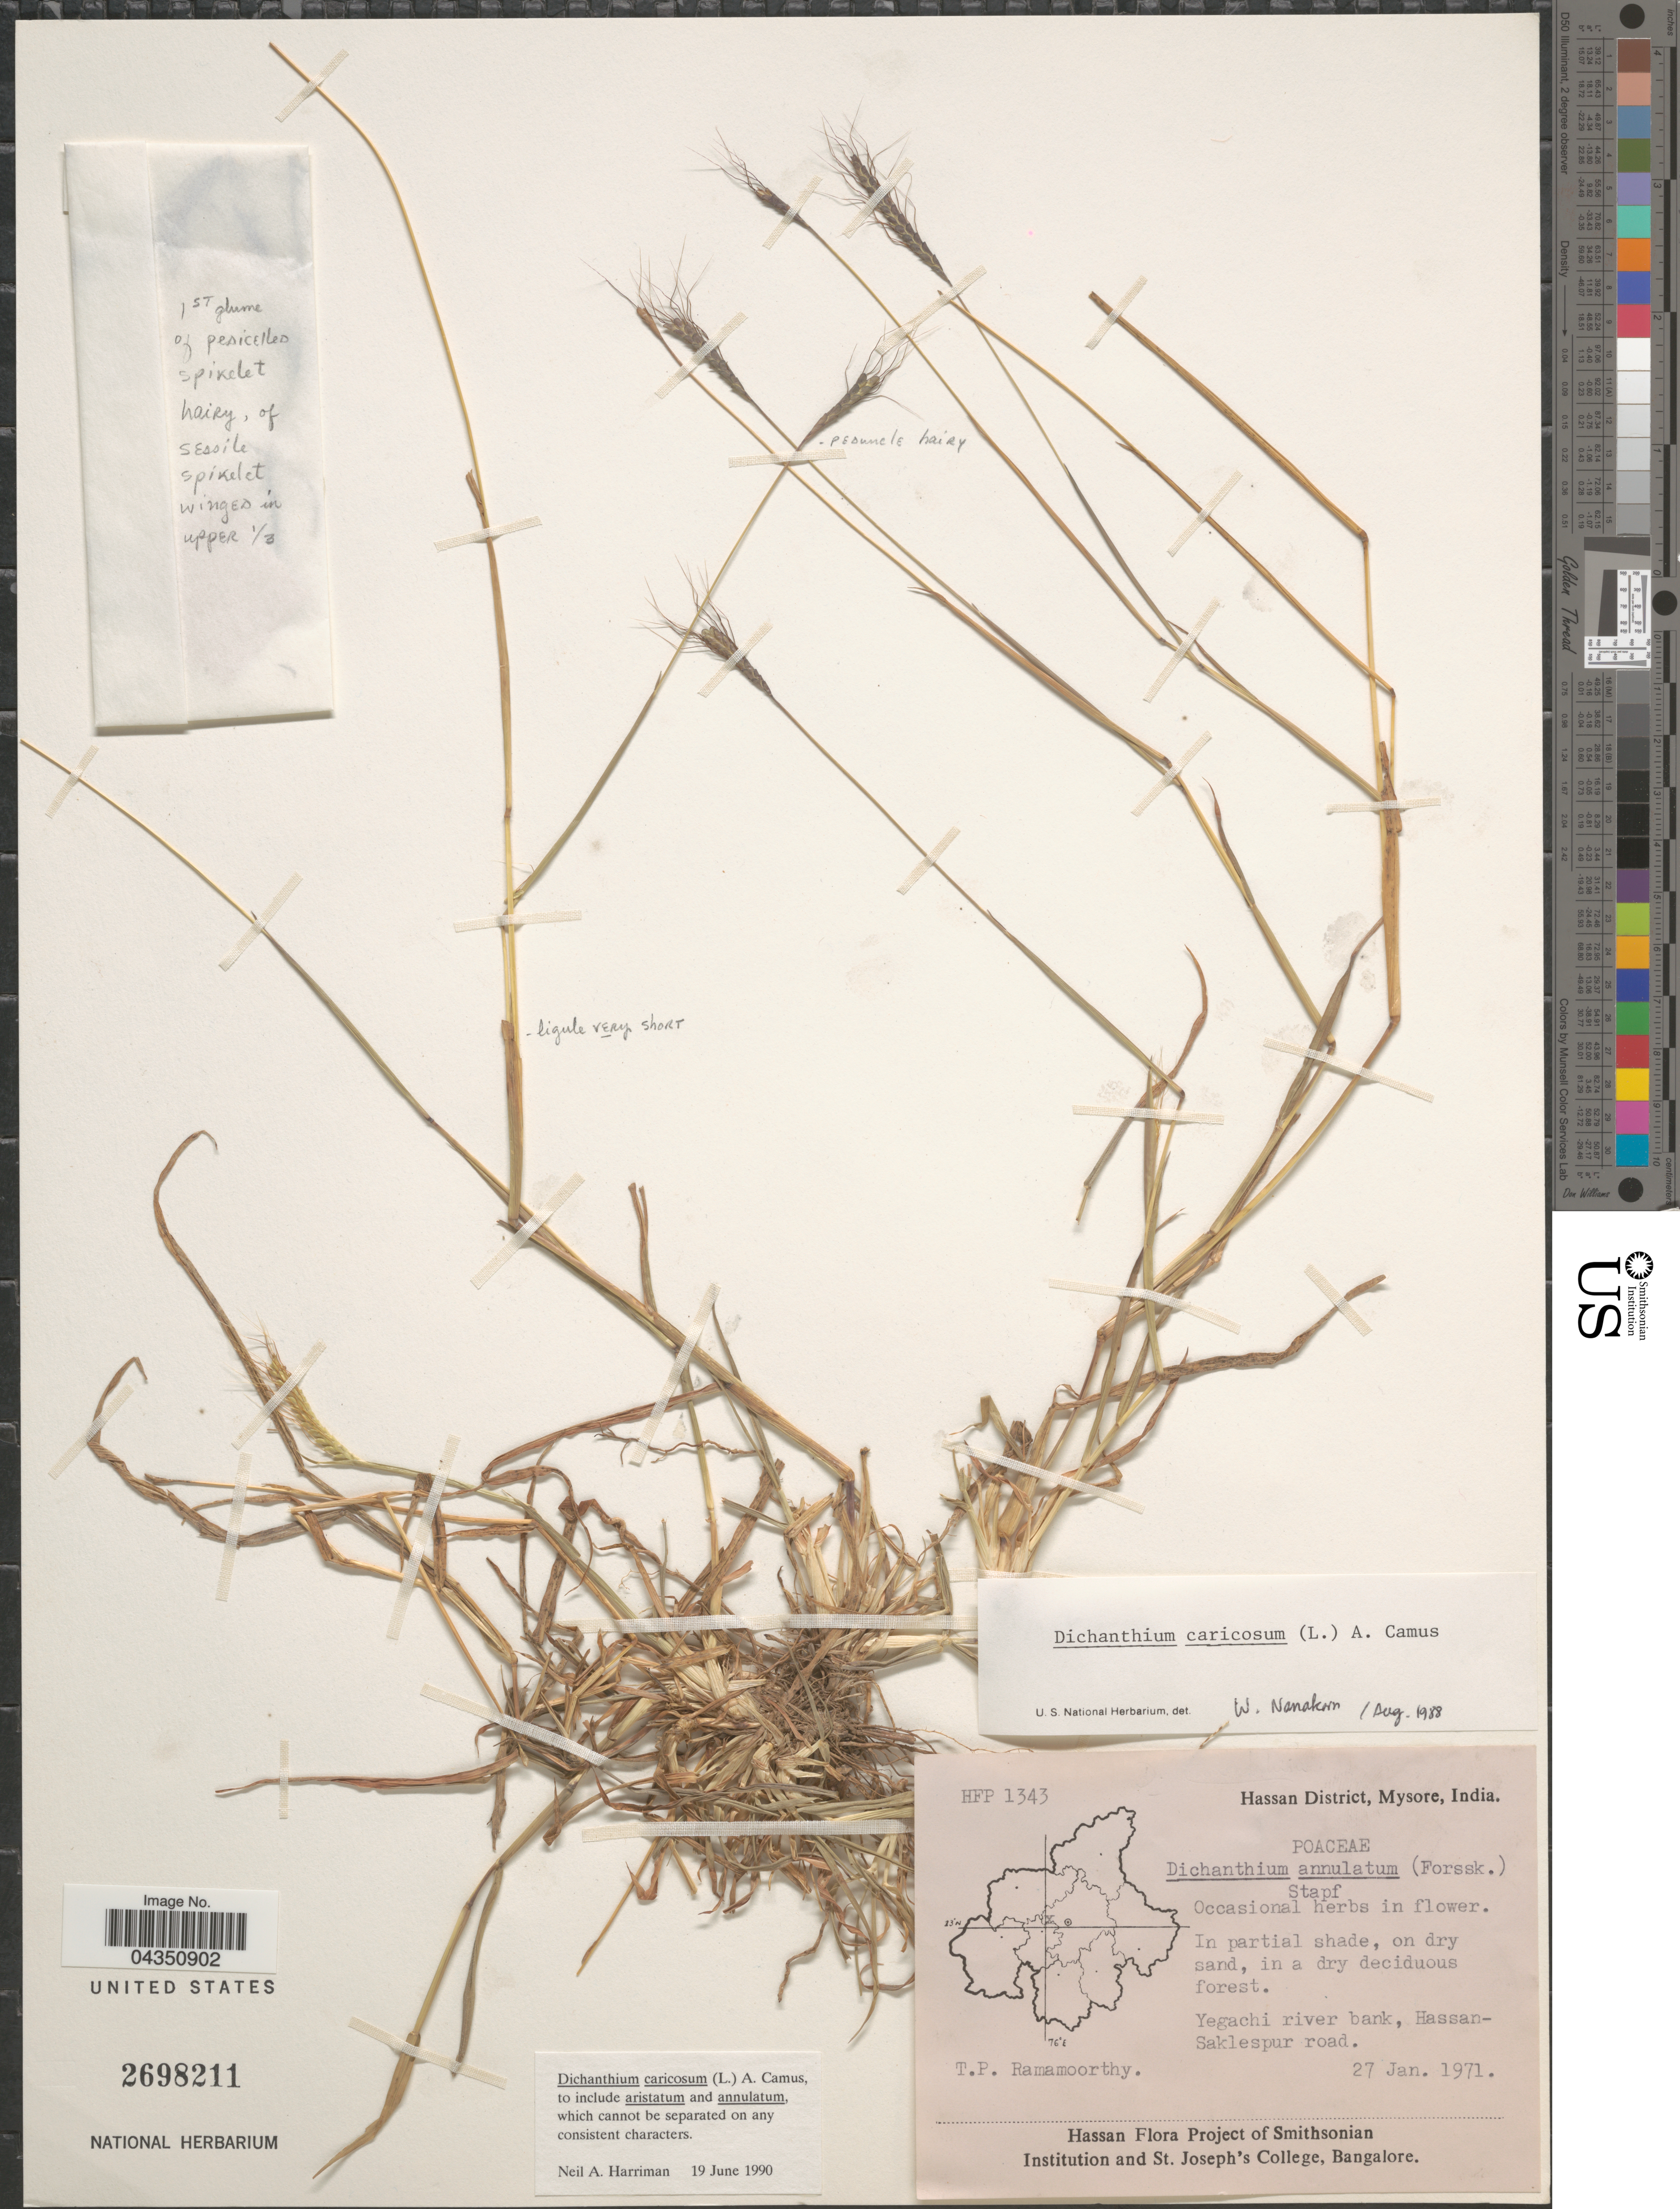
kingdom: Plantae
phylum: Tracheophyta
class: Liliopsida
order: Poales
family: Poaceae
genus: Dichanthium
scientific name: Dichanthium caricosum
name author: (L.) A. Camus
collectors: T. P. Ramamoorthy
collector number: HFP 1343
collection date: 1971-01-27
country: India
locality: Hassan District, Mysore. In partial shade, on dry sand, in a dry deciduos forest. Yegachi river bank, Hassan-Saklespur road.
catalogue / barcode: US 2698211